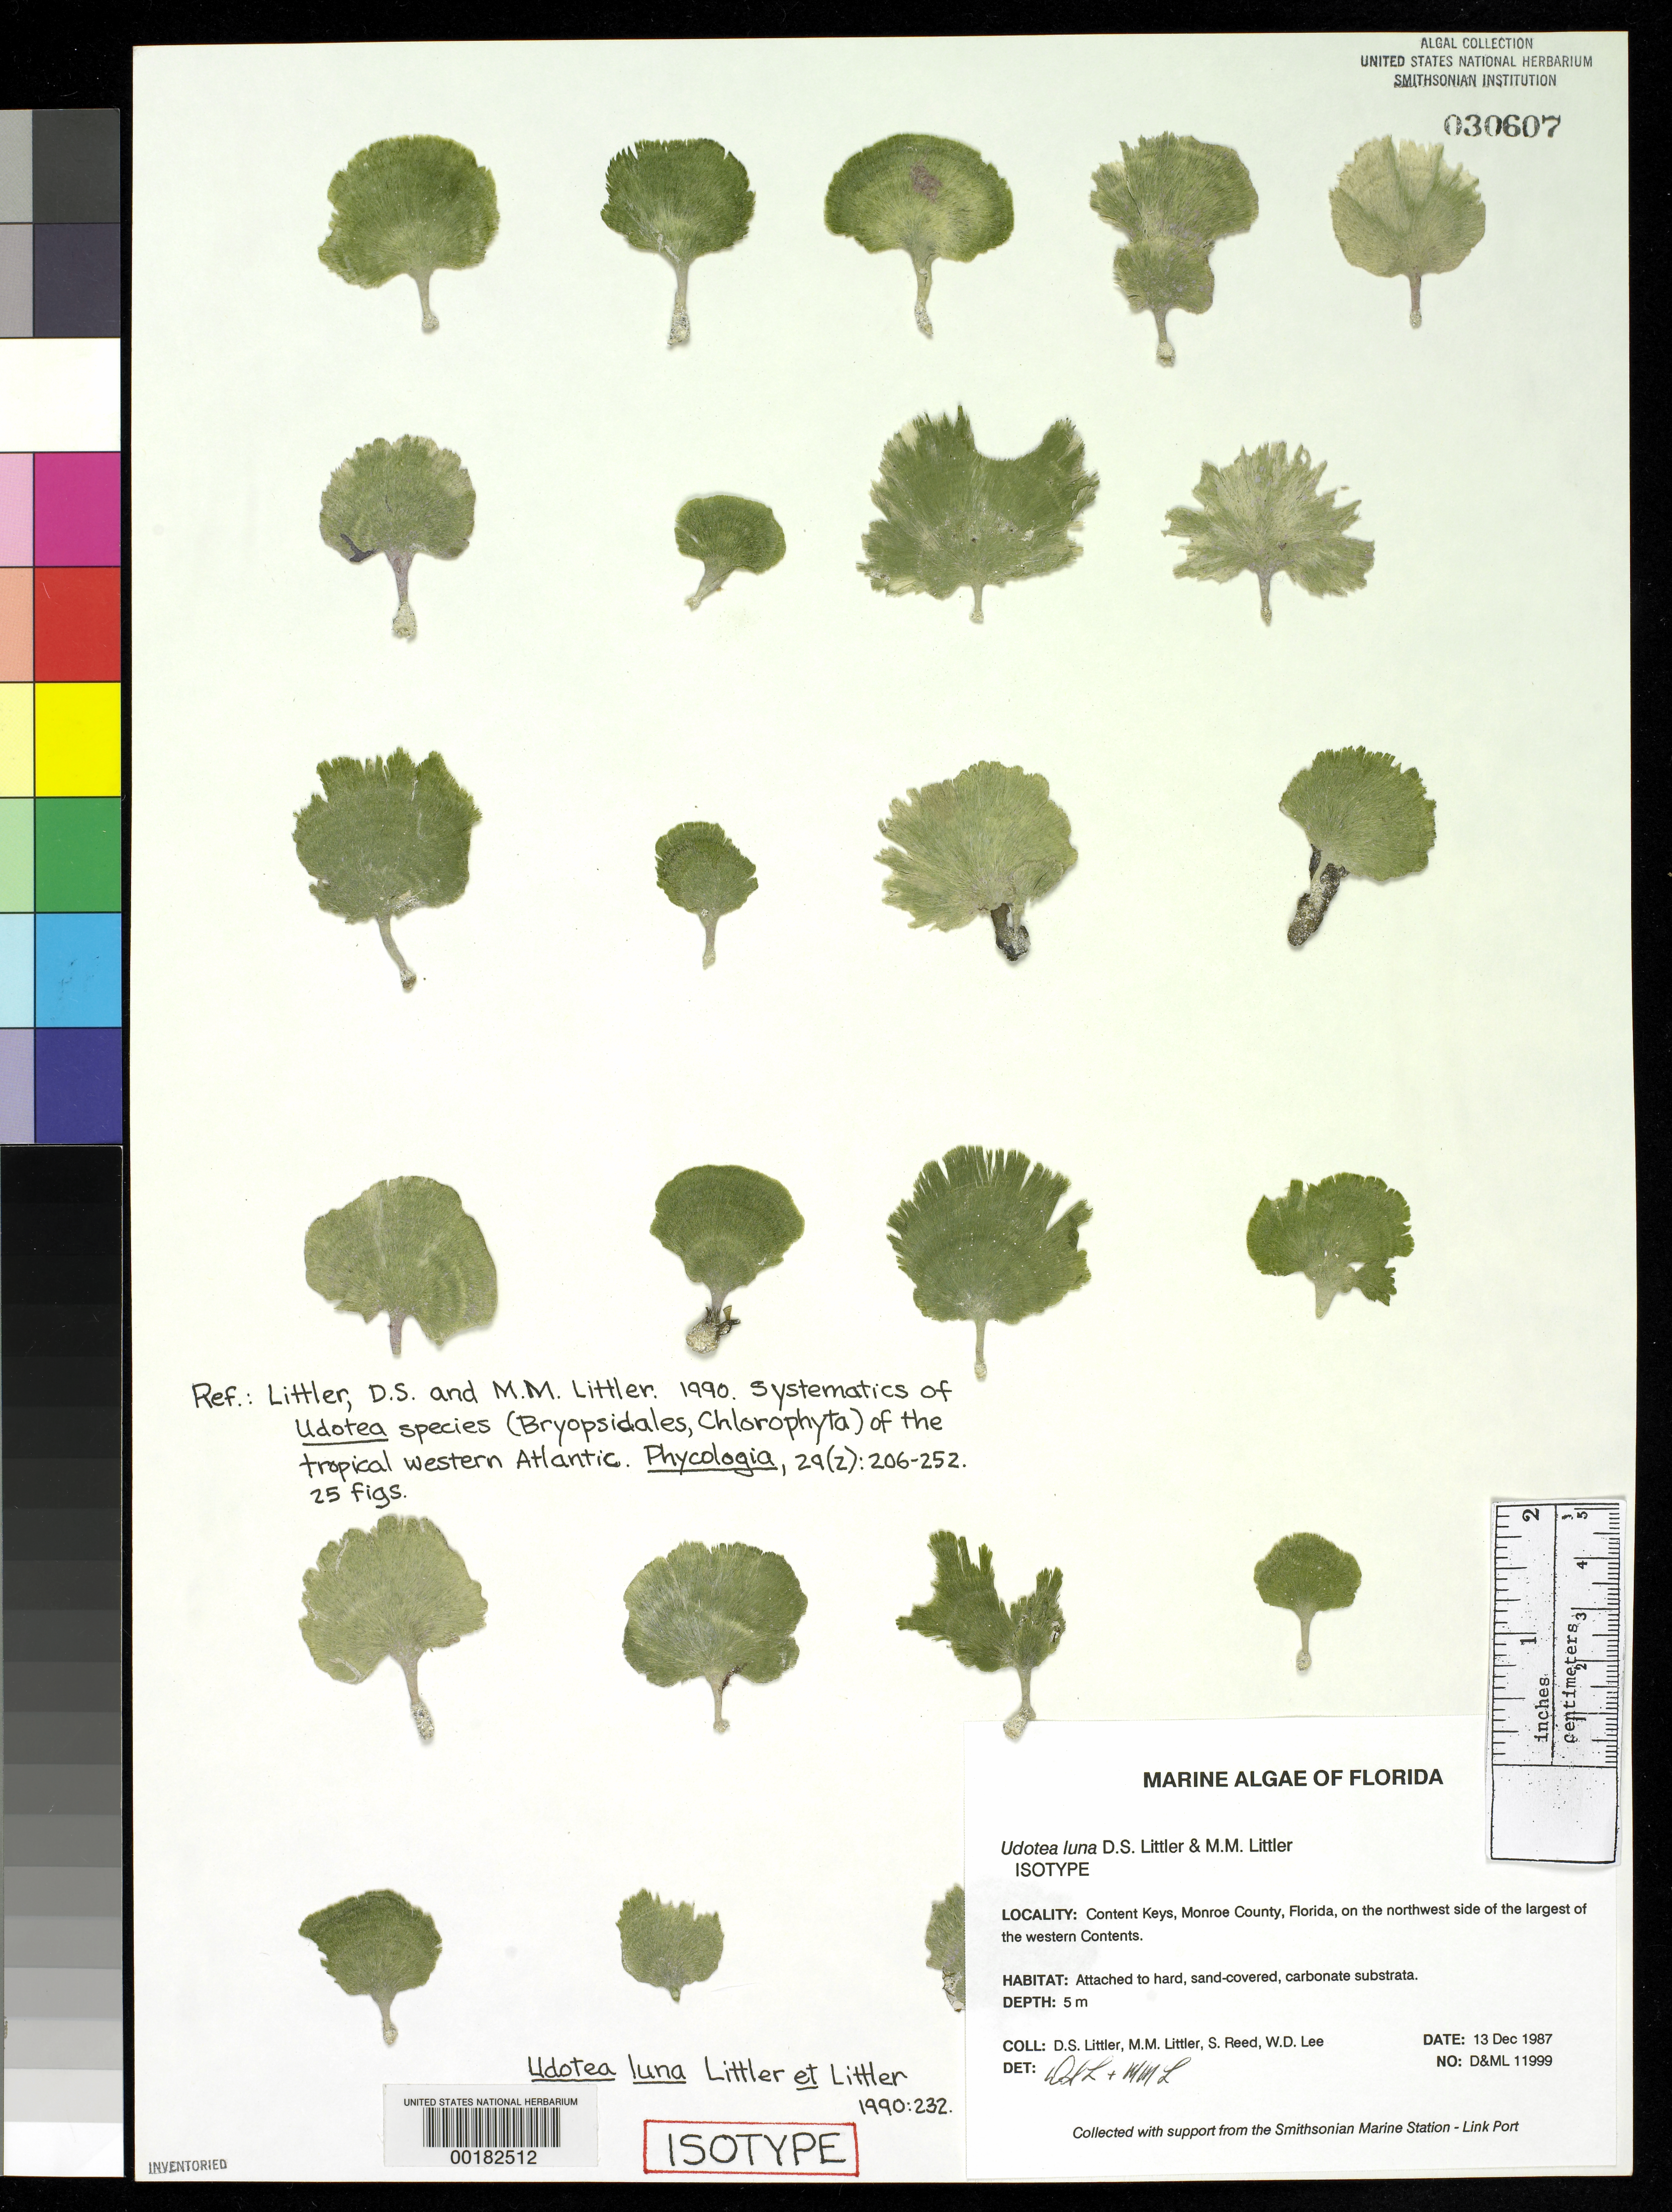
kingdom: Plantae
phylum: Chlorophyta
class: Ulvophyceae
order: Bryopsidales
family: Udoteaceae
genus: Udotea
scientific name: Udotea luna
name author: D.S. Littler & Littler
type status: Isotype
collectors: D. S. Littler, M. M. Littler, S. Reed & W. Lee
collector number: D&ML 11999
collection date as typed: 13 Dec 1987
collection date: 1987-12-13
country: United States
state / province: Florida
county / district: Monroe County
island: Content Keys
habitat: On hard, sand-covered, carbonate substrata.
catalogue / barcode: US 30607